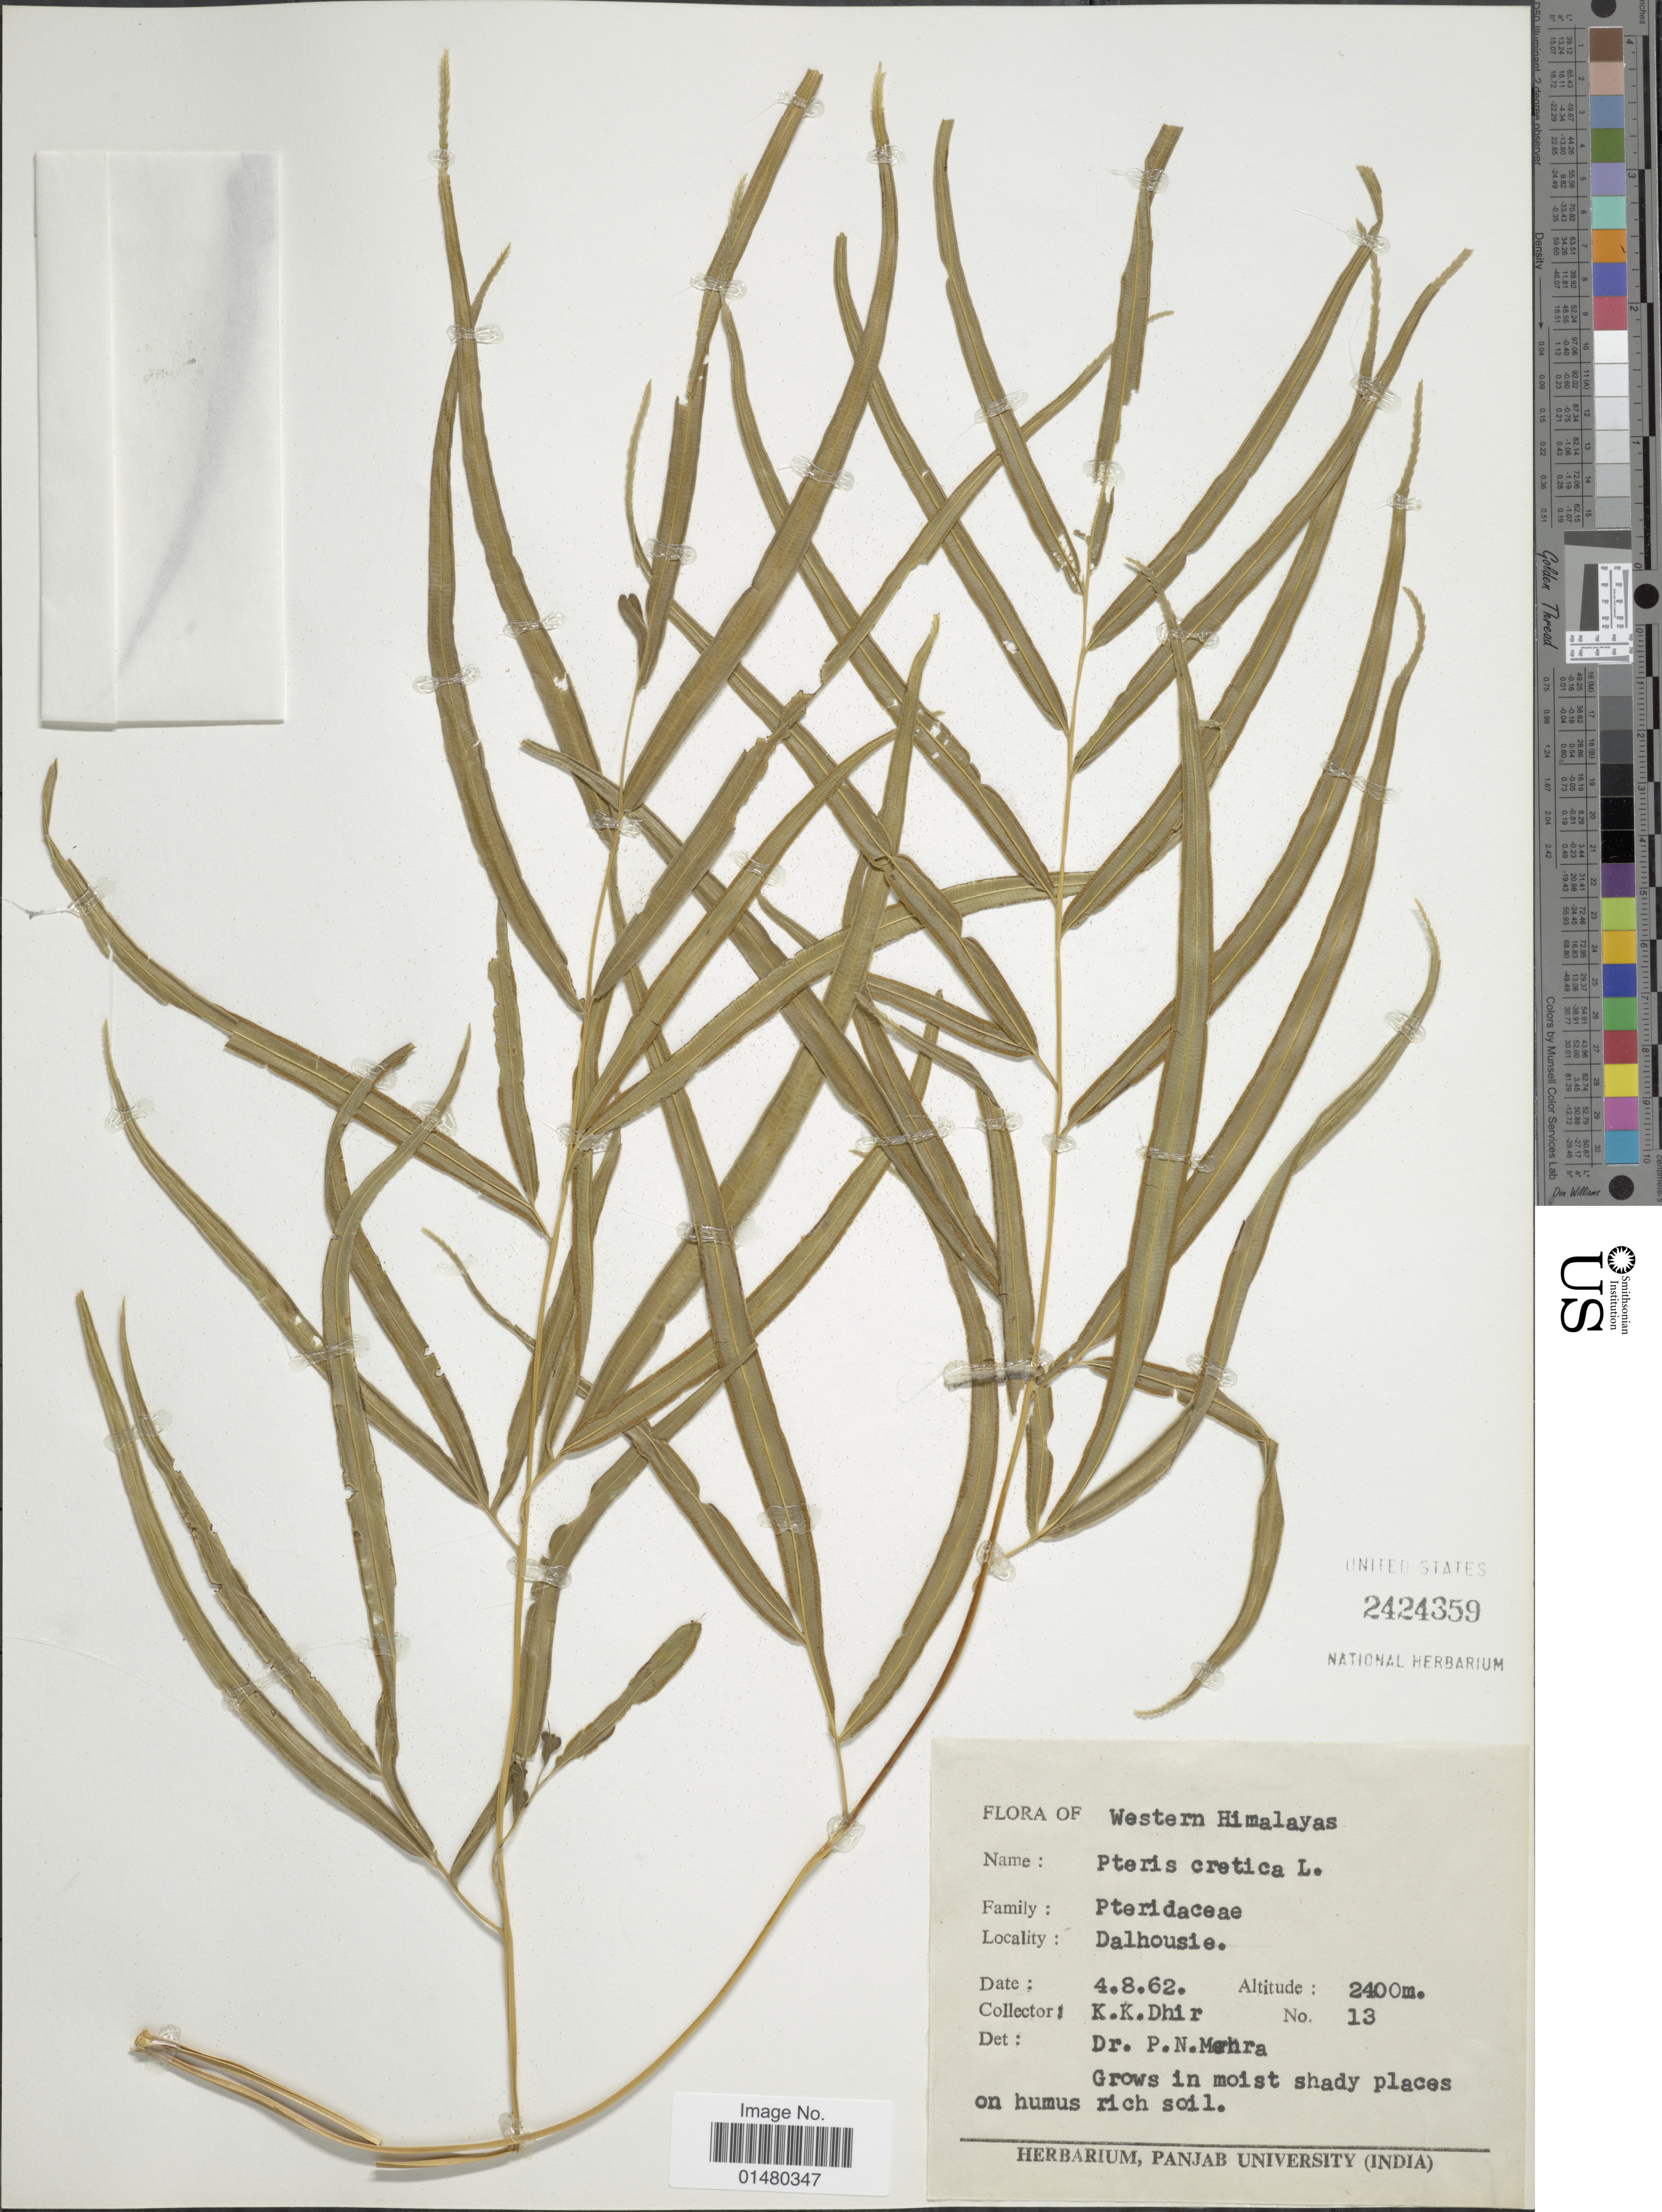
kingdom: Plantae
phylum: Tracheophyta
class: Polypodiopsida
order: Polypodiales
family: Pteridaceae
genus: Pteris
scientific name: Pteris cretica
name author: L.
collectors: K. Dhir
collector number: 13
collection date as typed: Transcribed d/m/y: 4/8/62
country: India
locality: Western Himalayas, Dalhouse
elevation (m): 2400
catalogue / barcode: US 2424359